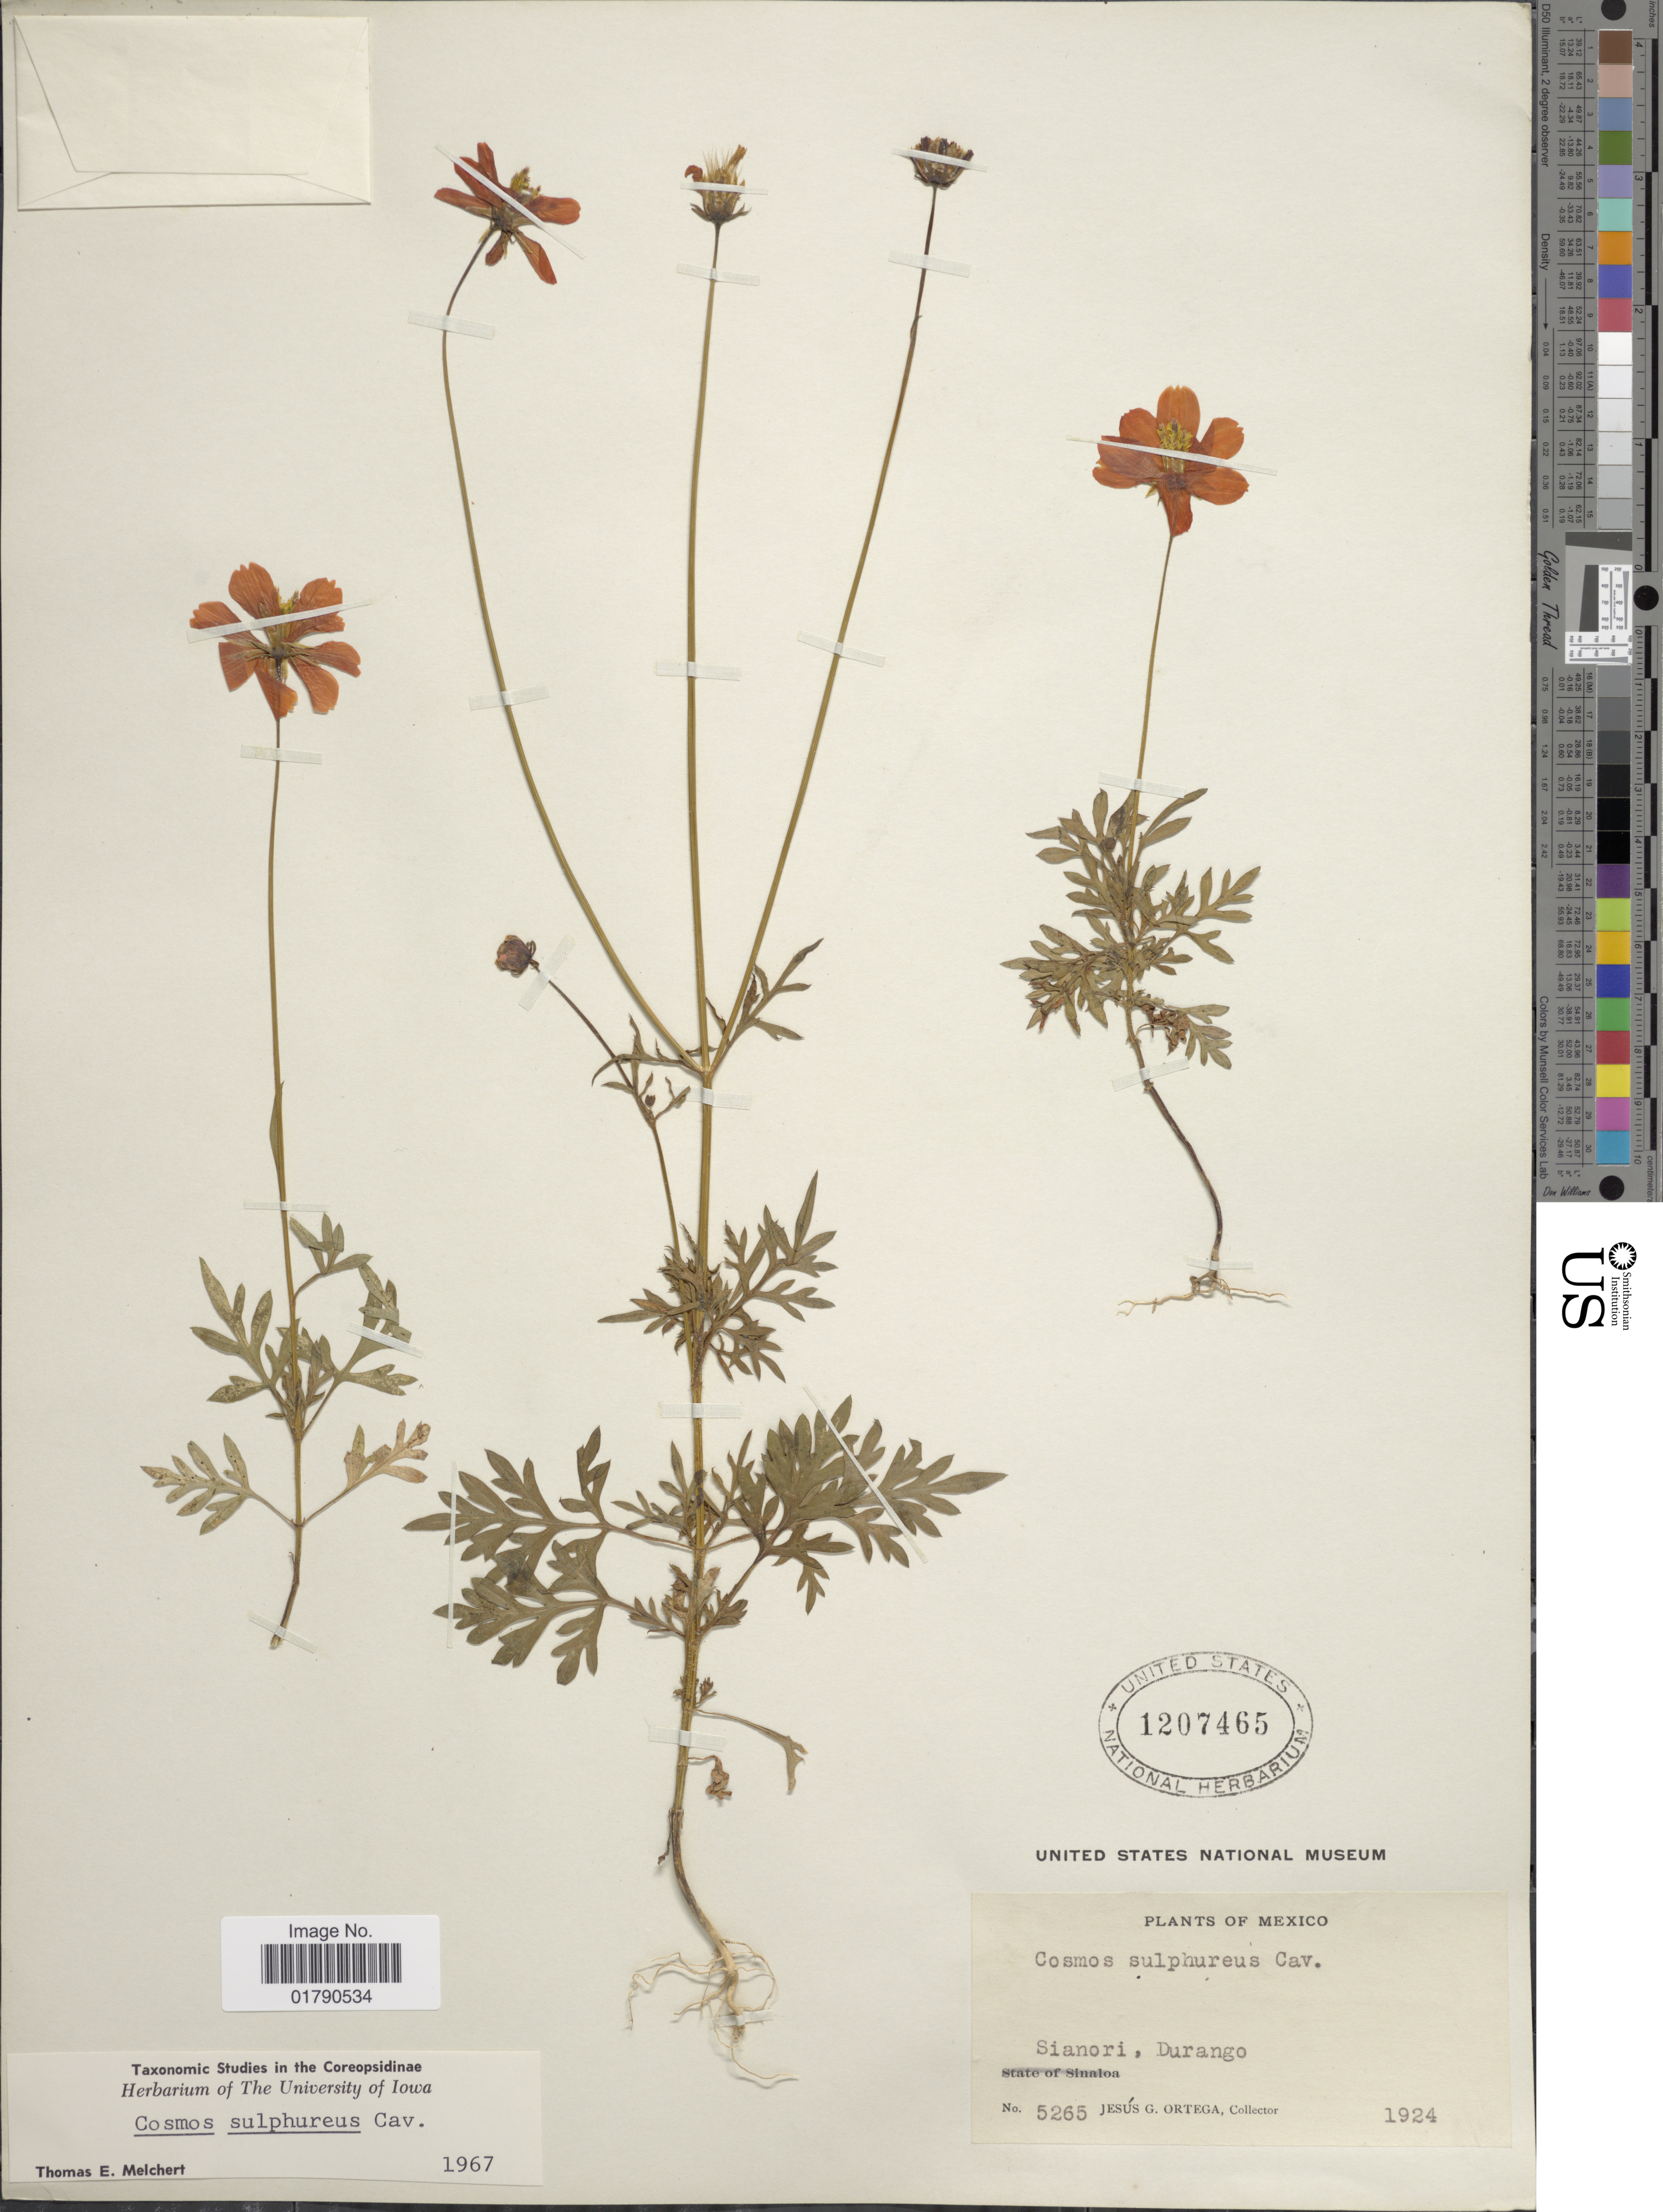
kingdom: Plantae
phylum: Tracheophyta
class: Magnoliopsida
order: Asterales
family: Asteraceae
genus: Cosmos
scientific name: Cosmos sulphureus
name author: Cav.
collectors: J. Ortega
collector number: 5265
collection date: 1924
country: Mexico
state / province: Durango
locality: Sianori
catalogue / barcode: US 1207465